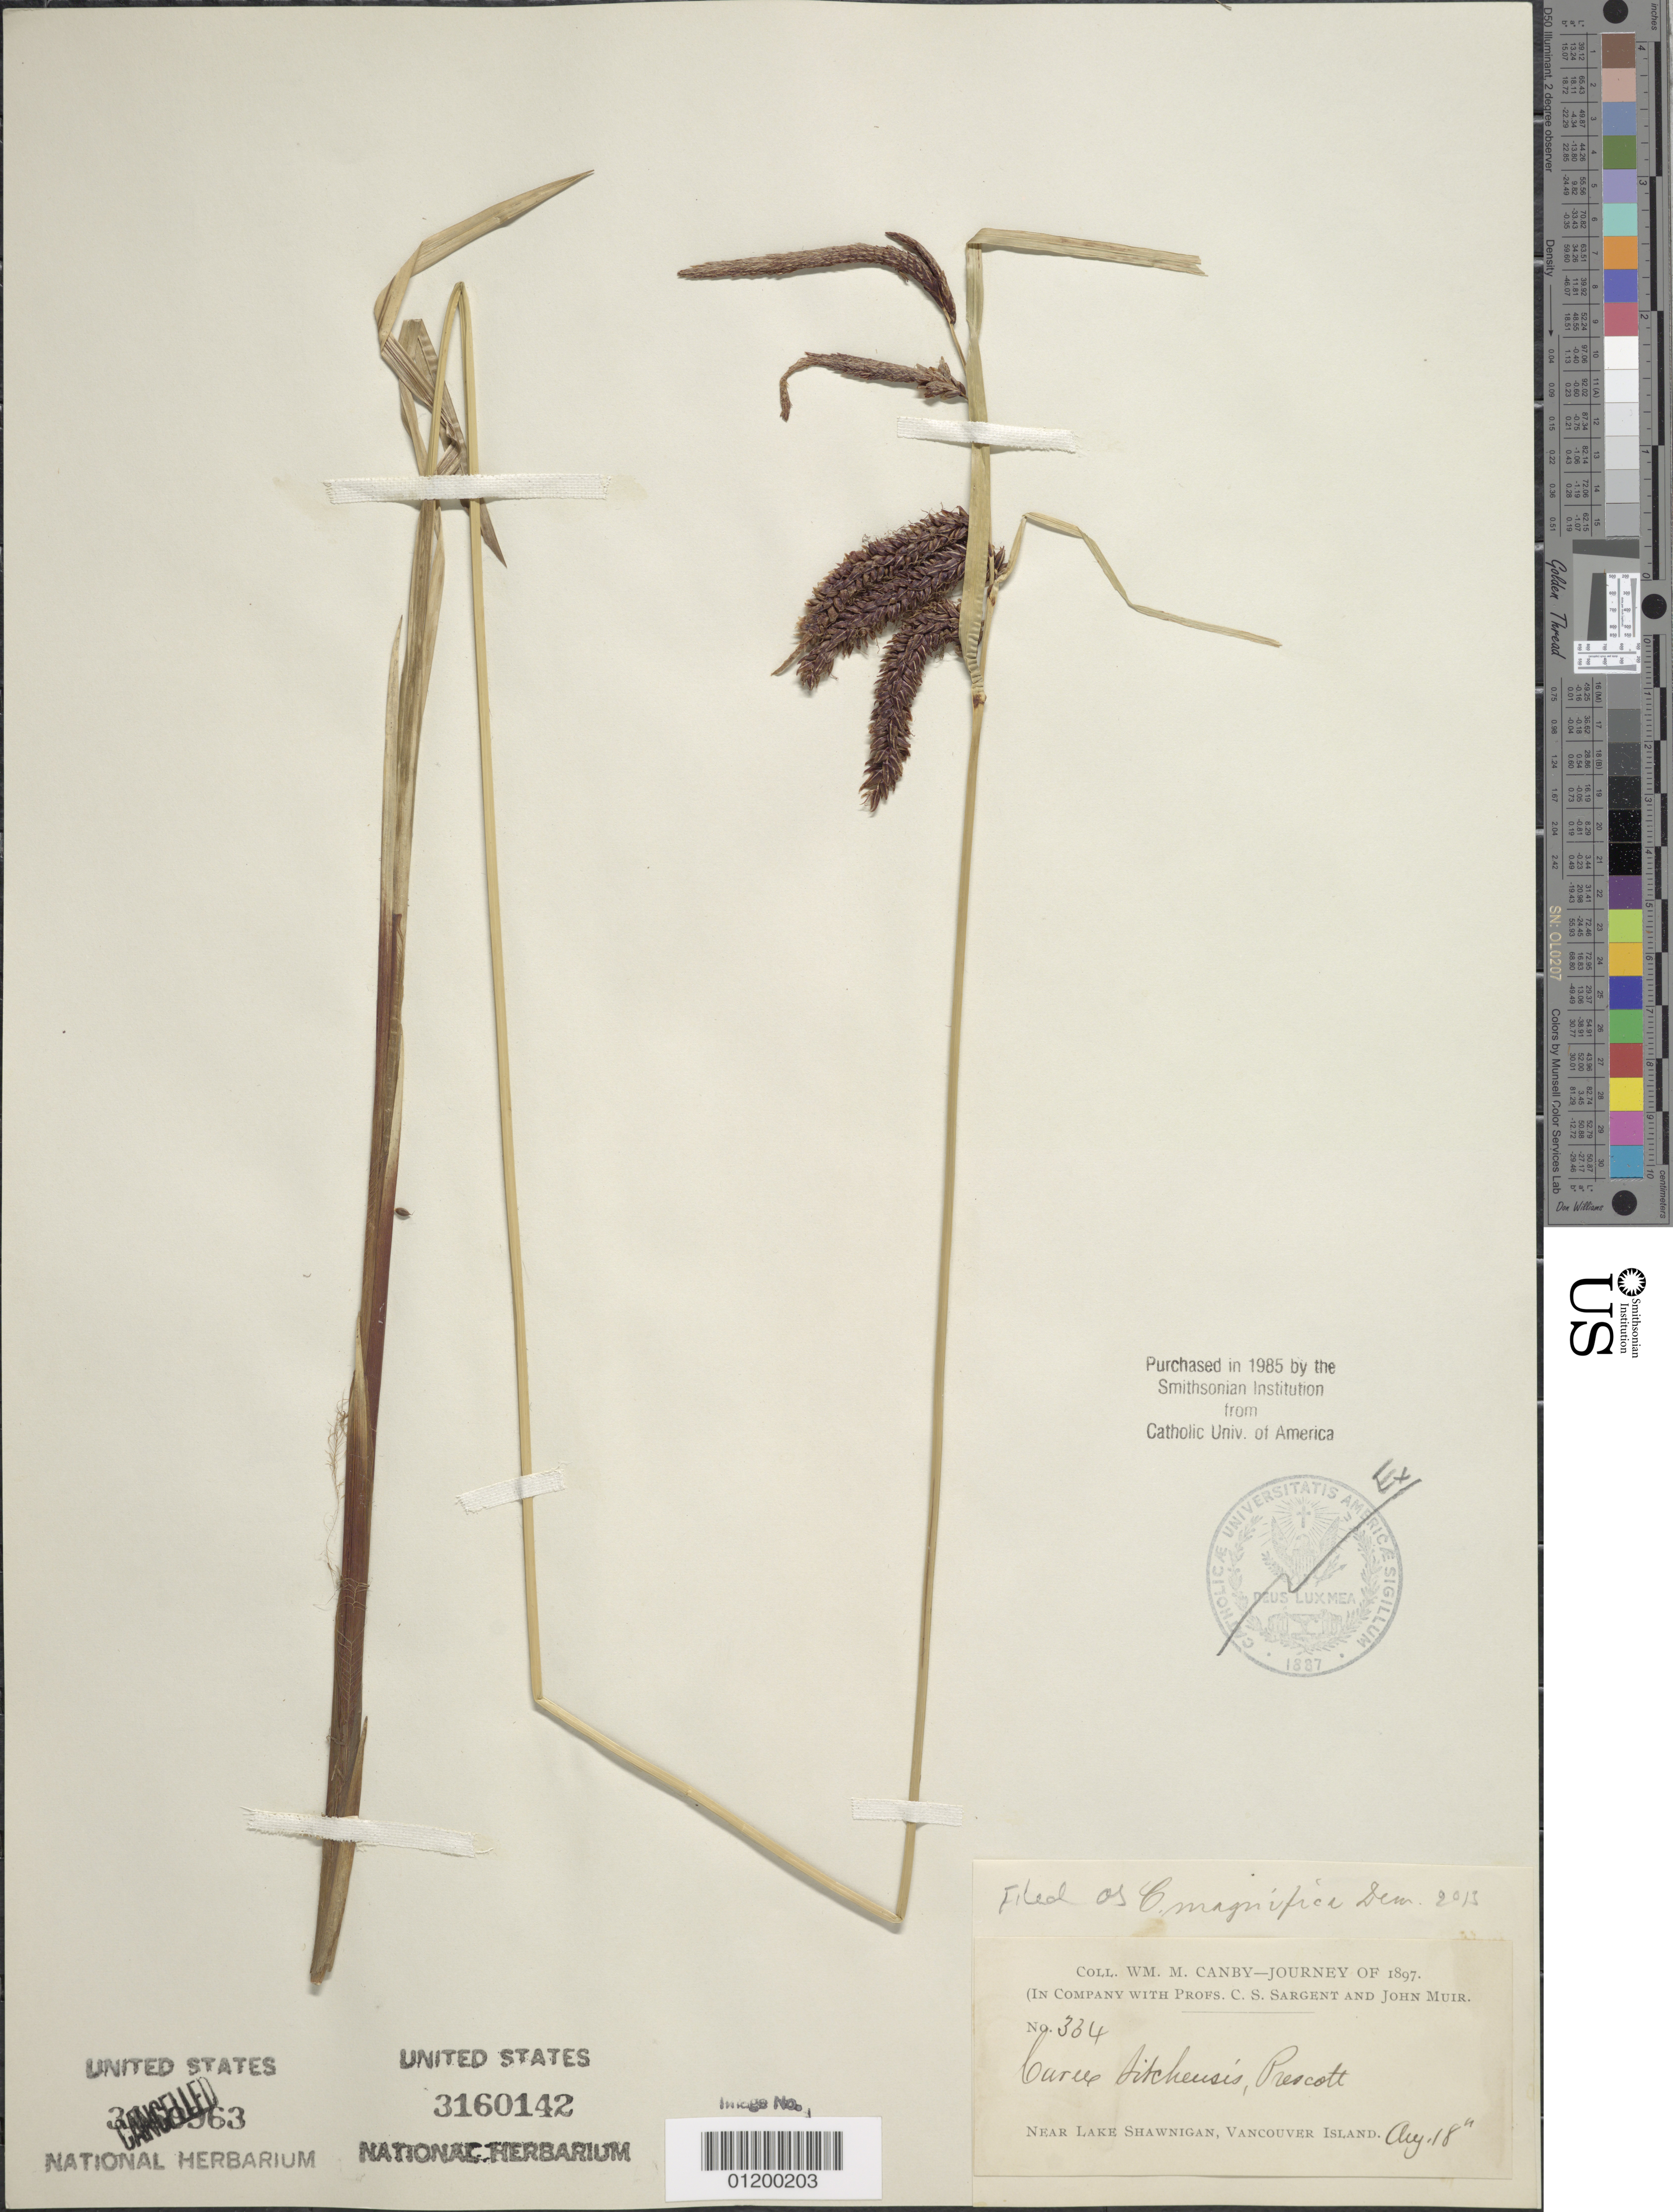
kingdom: Plantae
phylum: Tracheophyta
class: Liliopsida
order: Poales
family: Cyperaceae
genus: Carex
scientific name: Carex obnupta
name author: L.H. Bailey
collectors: W. M. Canby, C. S. Sargent & J. Muir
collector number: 334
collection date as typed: Aug 18 1897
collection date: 1897-08-18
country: Canada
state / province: British Columbia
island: Vancouver Island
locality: Near Lake Shawnigan.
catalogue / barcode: US 3160142